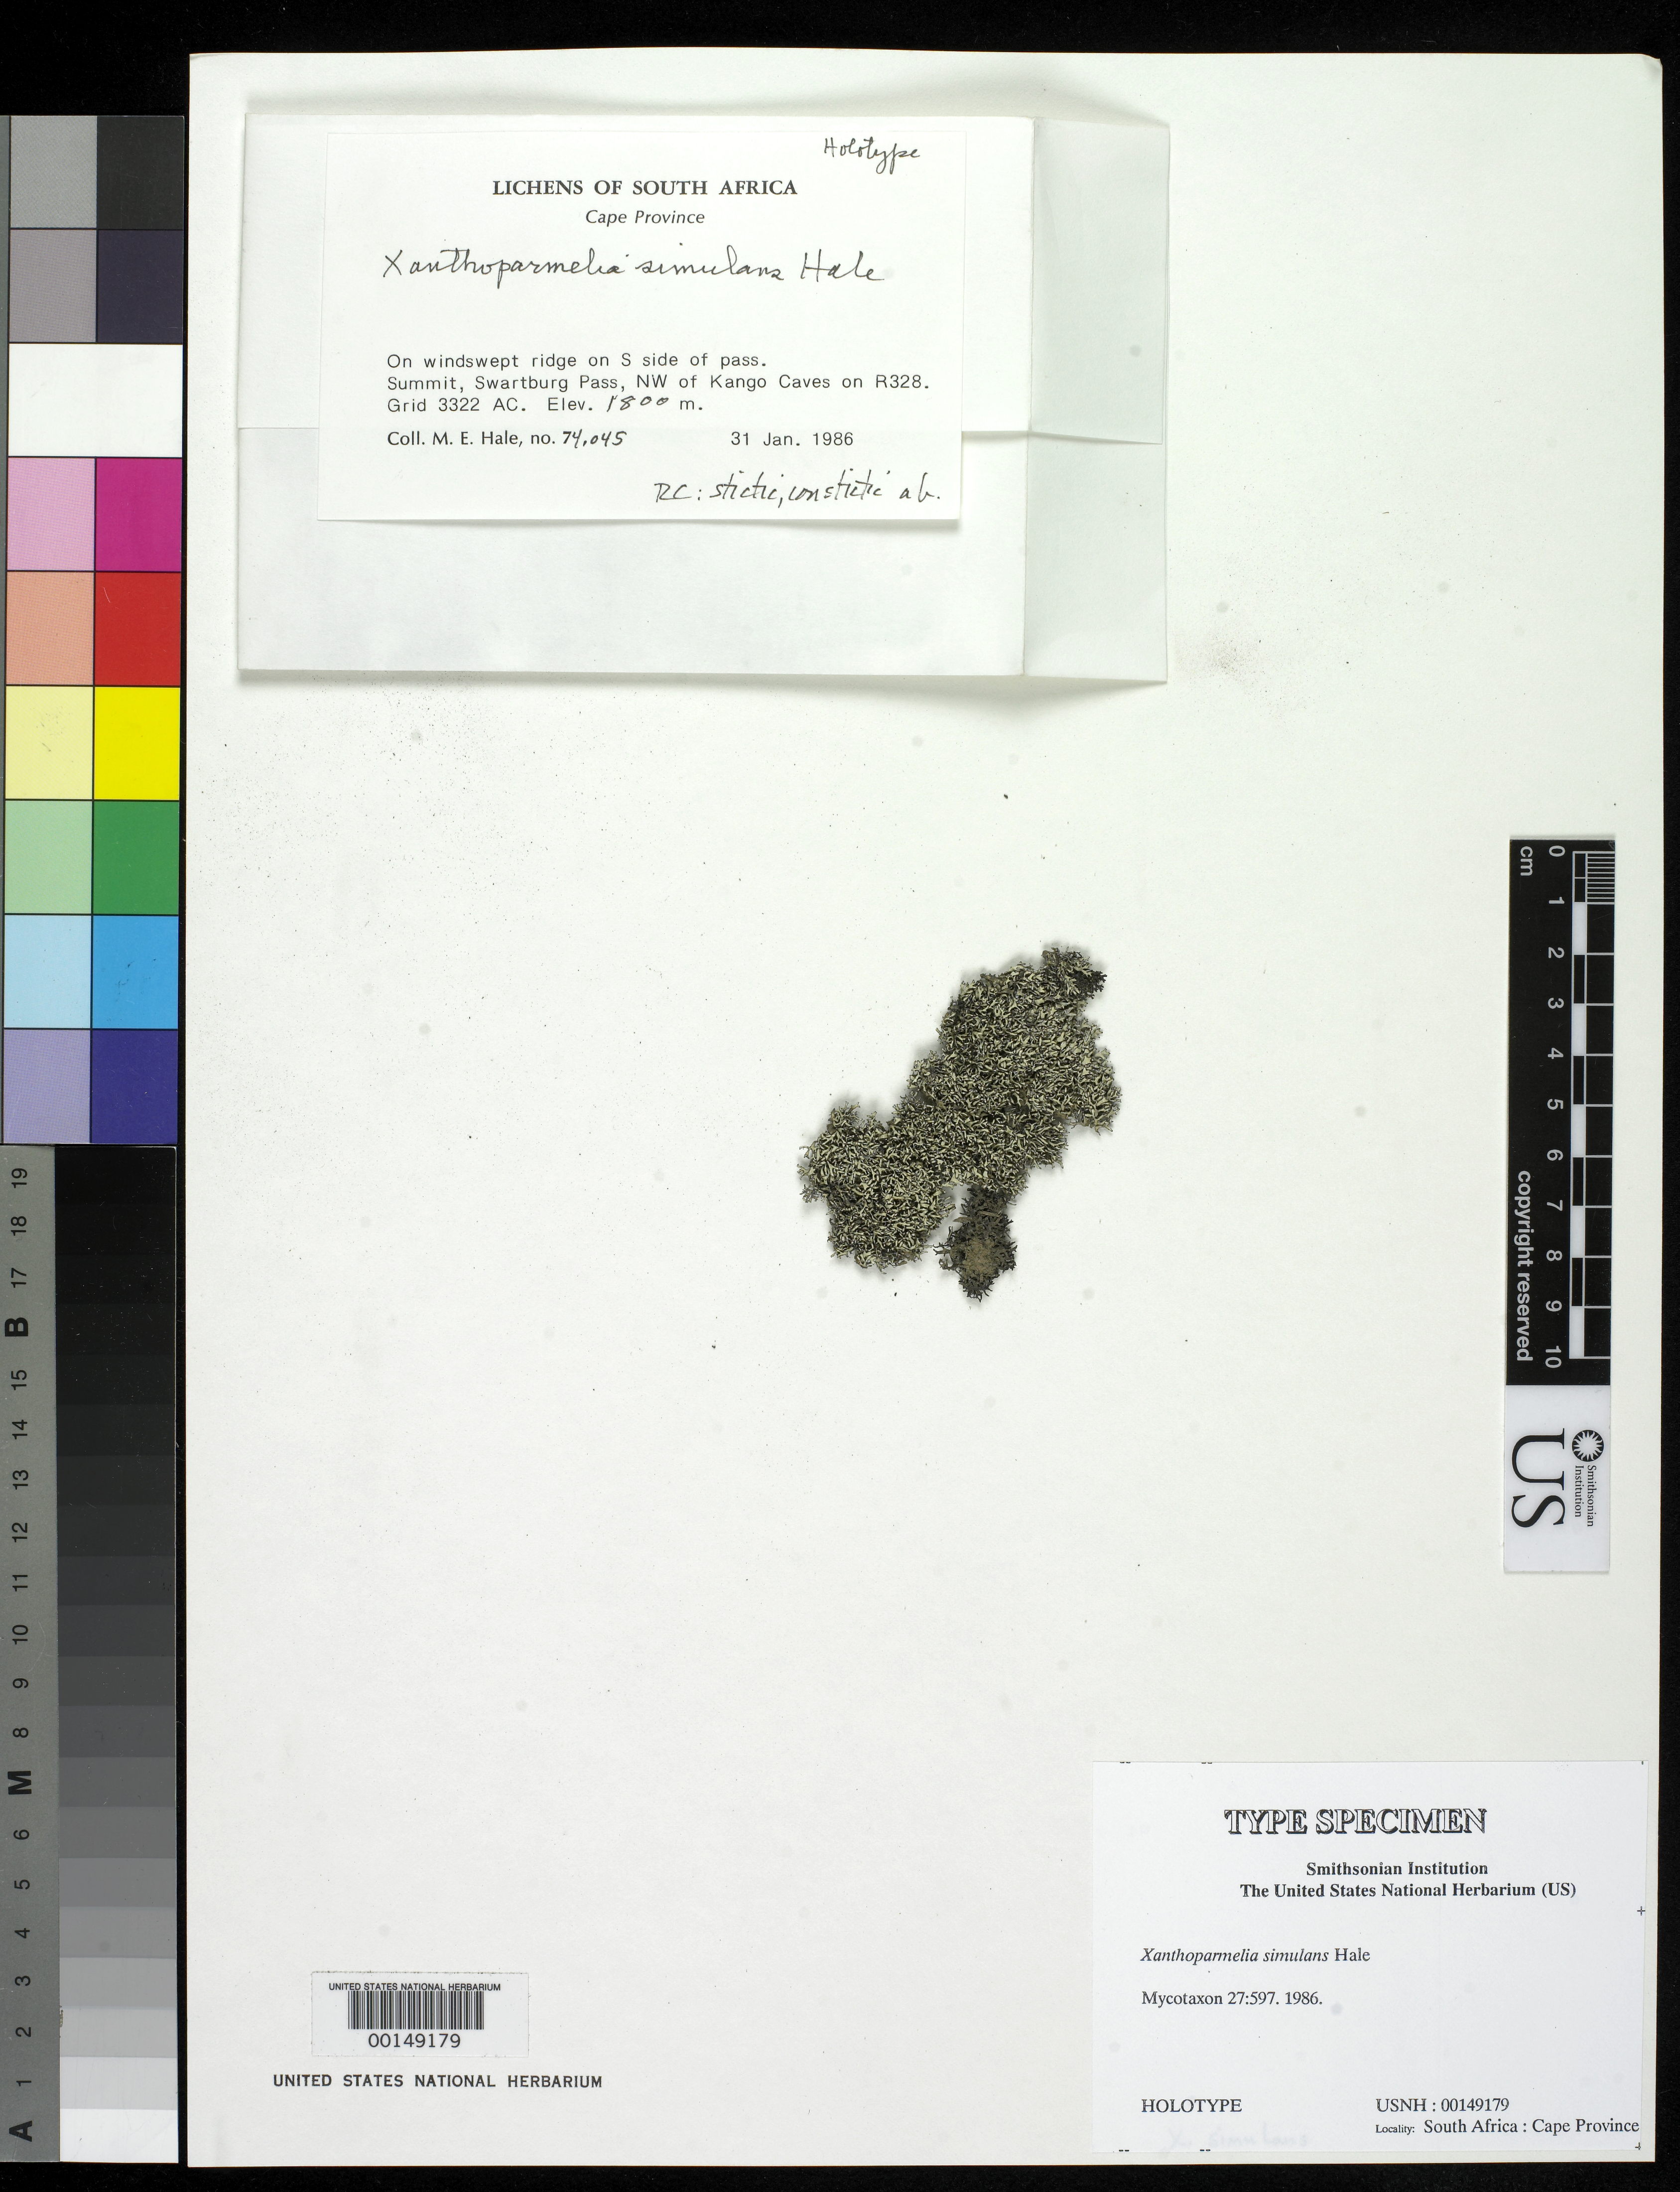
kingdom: Fungi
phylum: Ascomycota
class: Lecanoromycetes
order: Lecanorales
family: Parmeliaceae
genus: Xanthoparmelia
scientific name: Xanthoparmelia simulans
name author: Hale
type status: Holotype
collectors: M. Hale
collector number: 74045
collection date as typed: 31 Jan 1986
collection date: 1986-01-31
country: South Africa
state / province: Western Cape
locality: Summit, Swartburg Pass, NW of Kango Caves on R328, Grid 3322 AC, on windswept ridge on S side of pass.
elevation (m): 1800